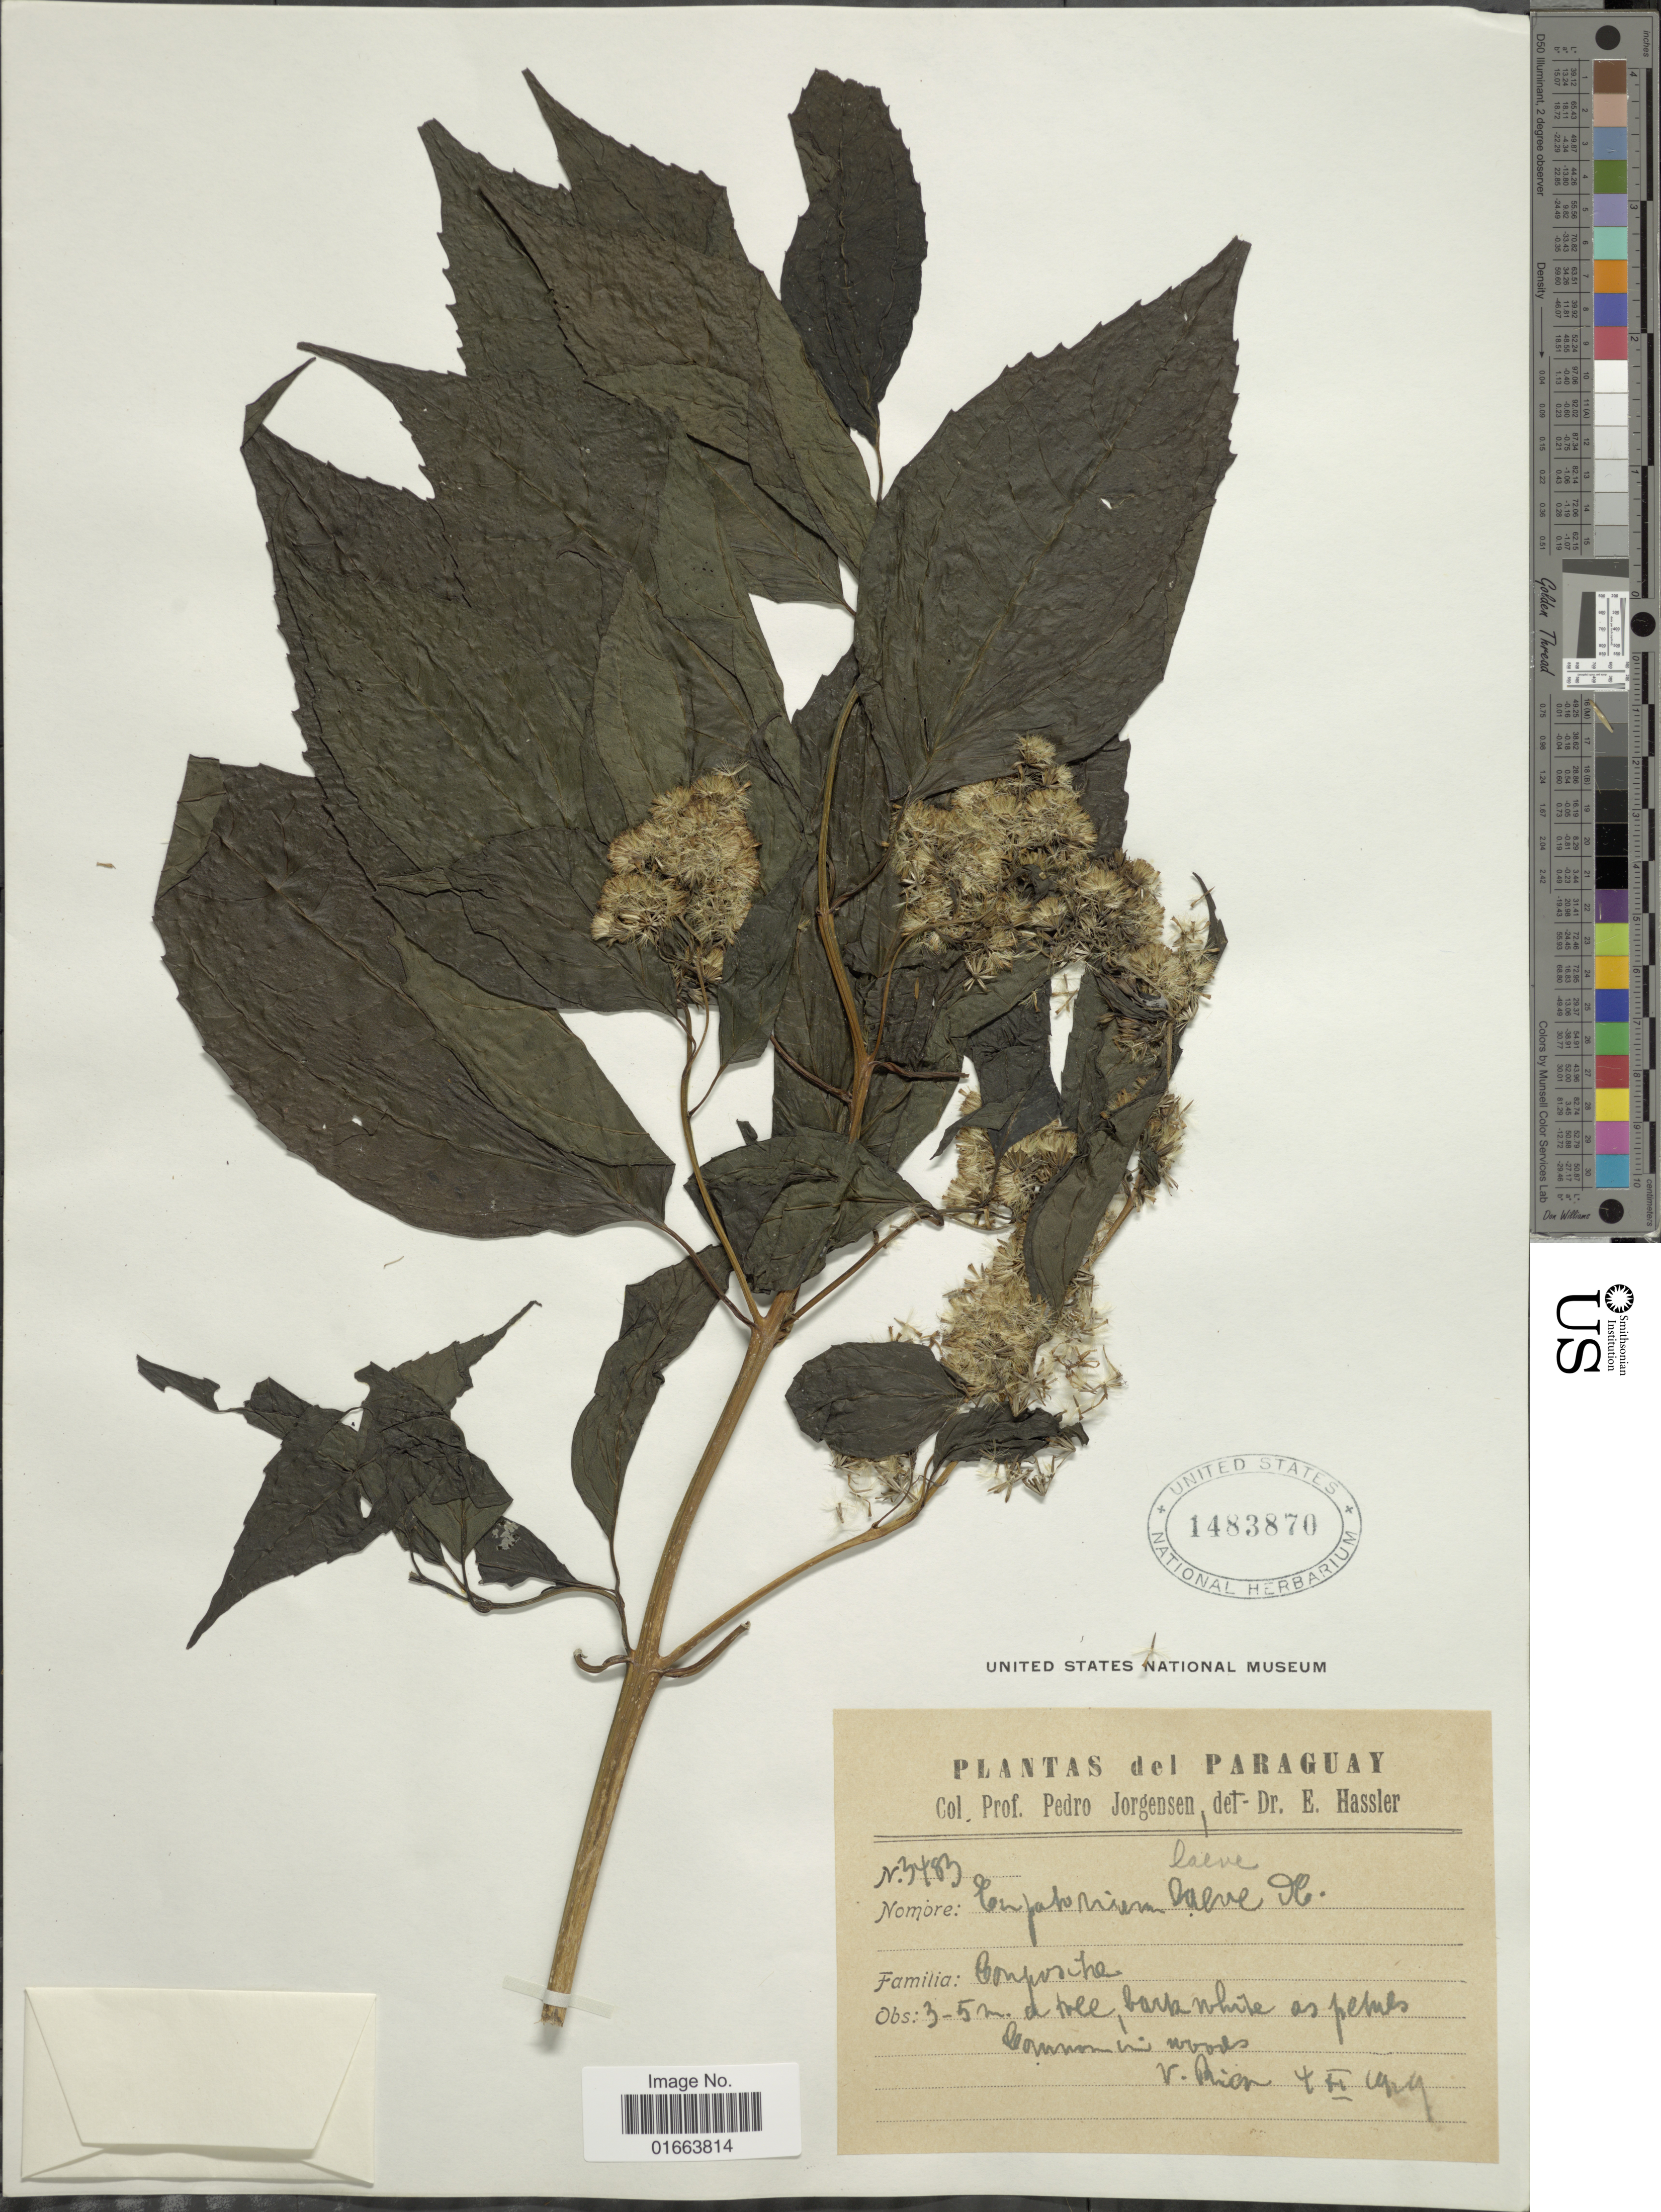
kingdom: Plantae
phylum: Tracheophyta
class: Magnoliopsida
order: Asterales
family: Asteraceae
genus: Koanophyllon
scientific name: Koanophyllon simillimum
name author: (B.L. Rob.) R.M. King & H. Rob.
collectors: P. Jörgensen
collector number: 3483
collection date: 1929-11-04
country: Paraguay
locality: V. Rich [unsure placement]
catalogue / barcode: US 1483870